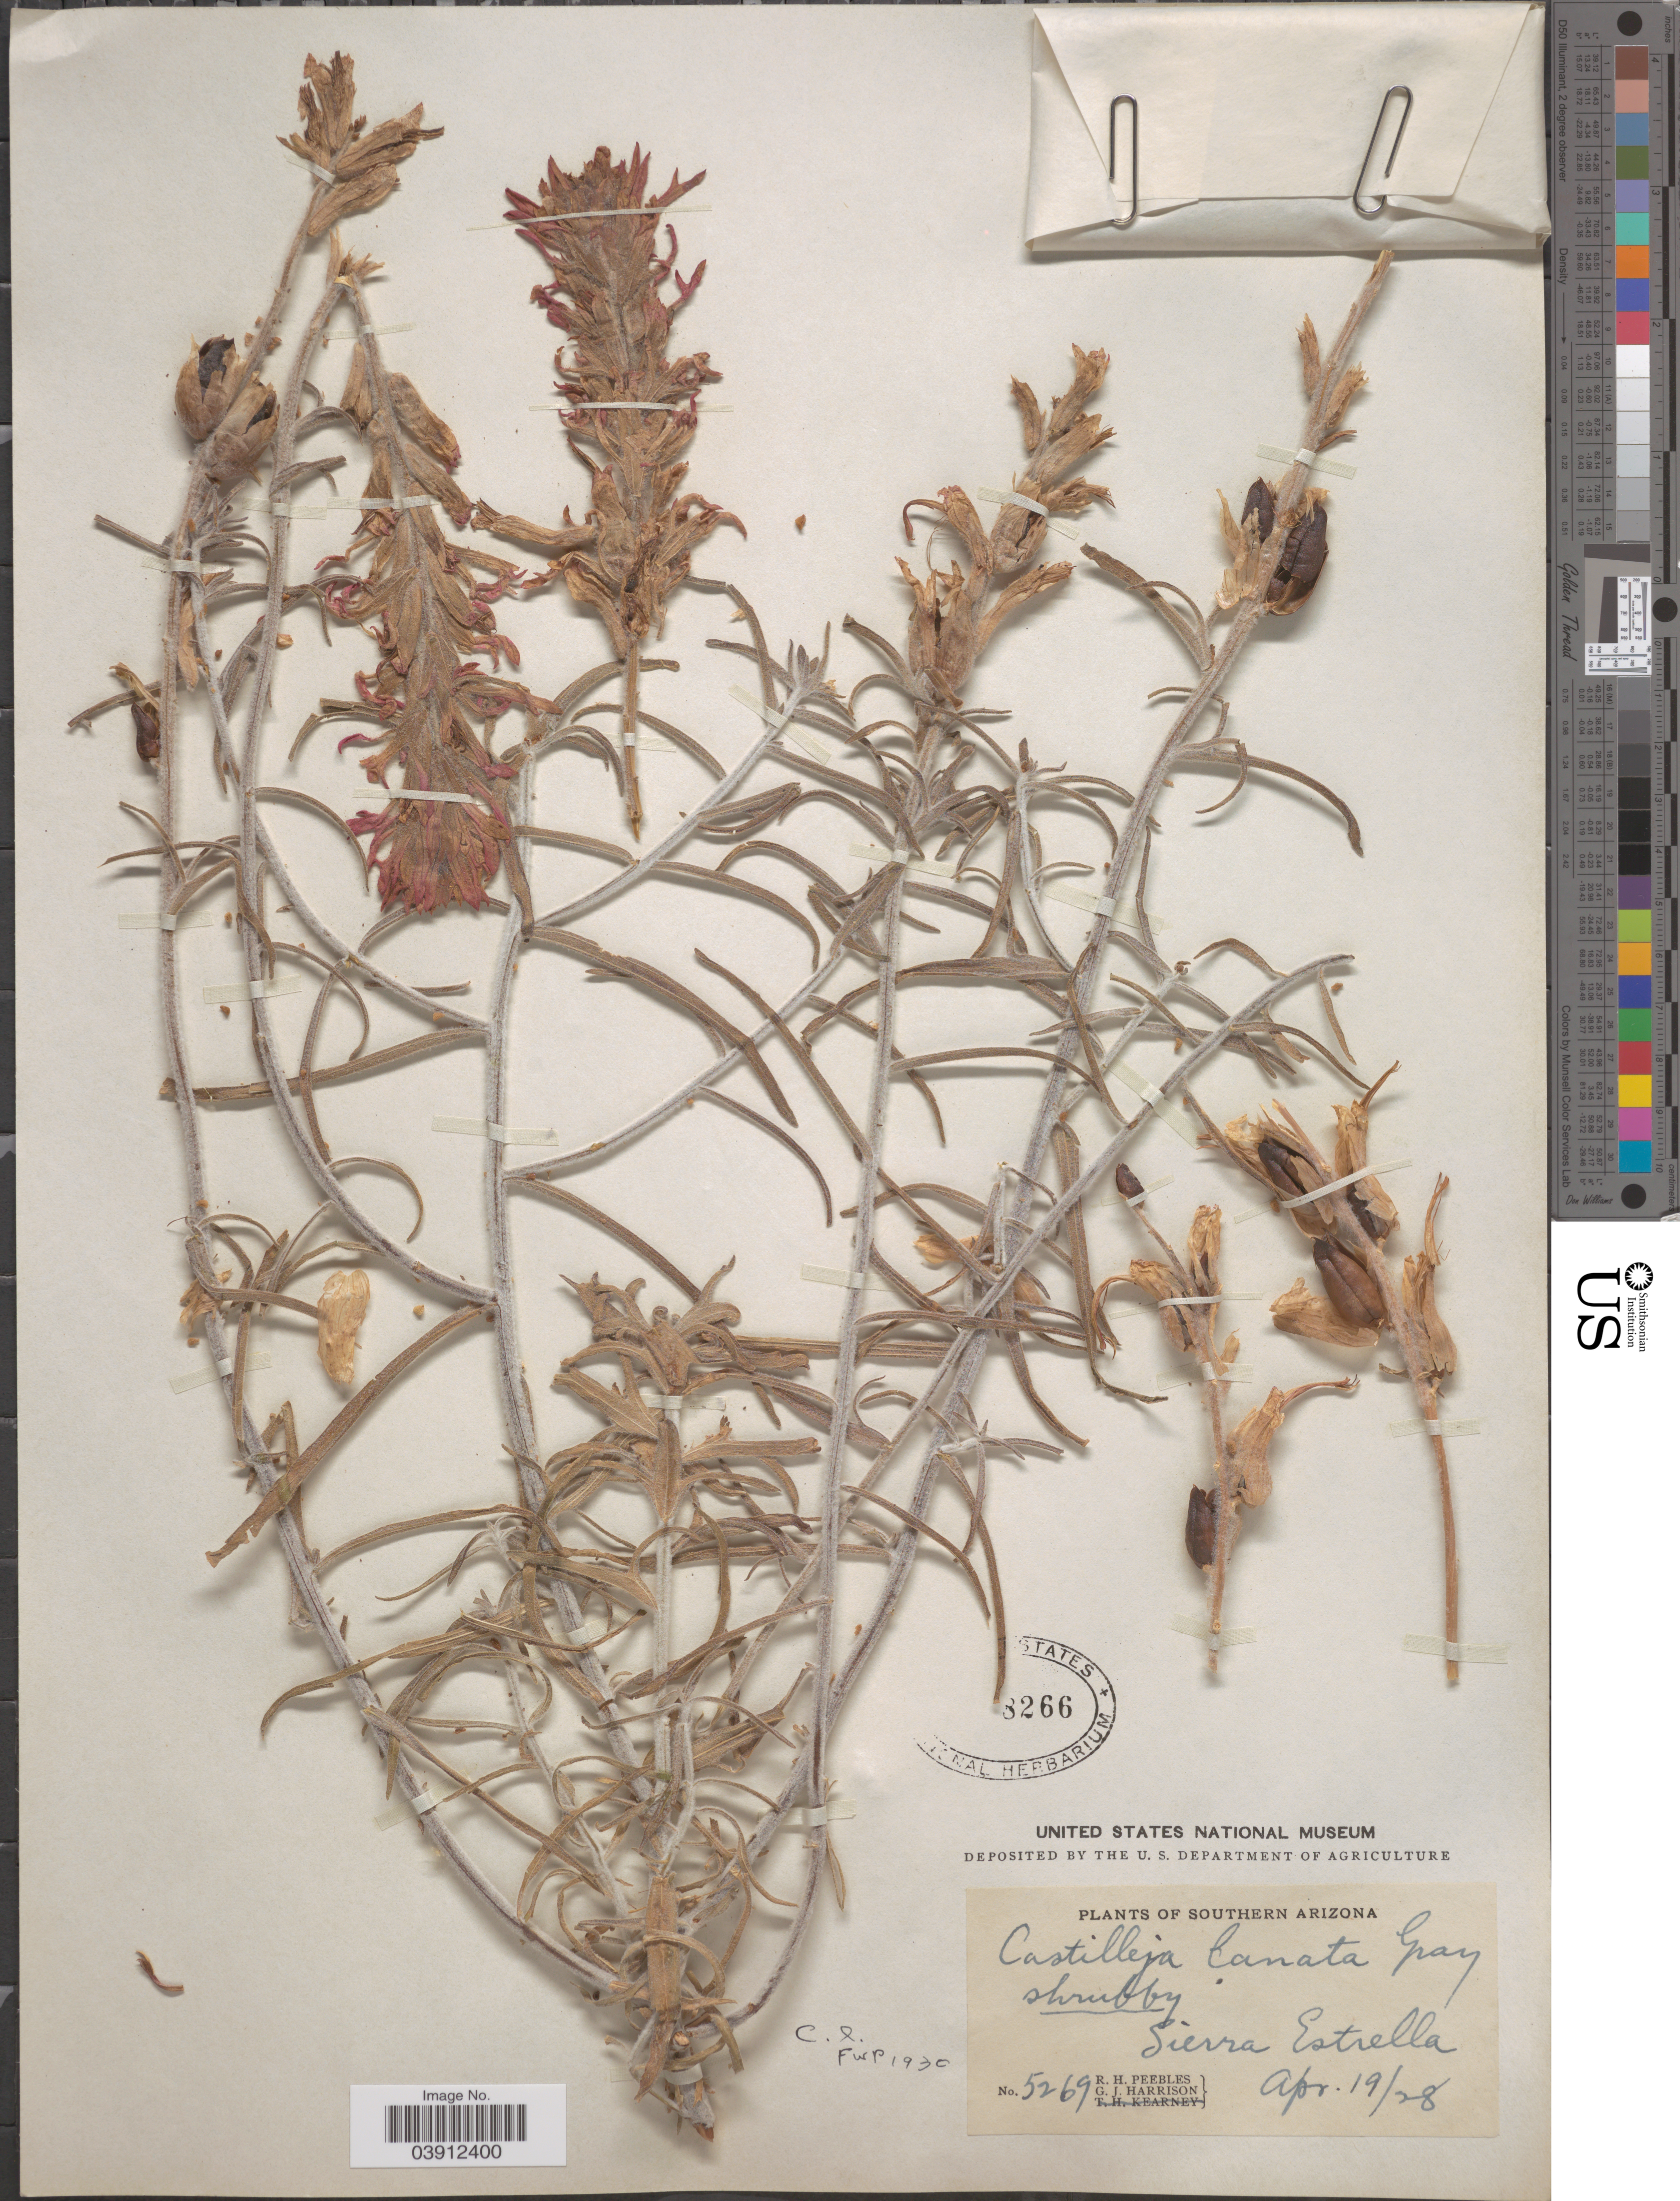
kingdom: Plantae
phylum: Tracheophyta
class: Magnoliopsida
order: Lamiales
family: Orobanchaceae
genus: Castilleja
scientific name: Castilleja lanata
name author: A. Gray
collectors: R. H. Peebles & G. J. Harrison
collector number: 5269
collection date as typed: Transcribed d/m/y: 19/4/28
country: United States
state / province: Arizona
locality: Southern Arizona. Sierra Estrella.